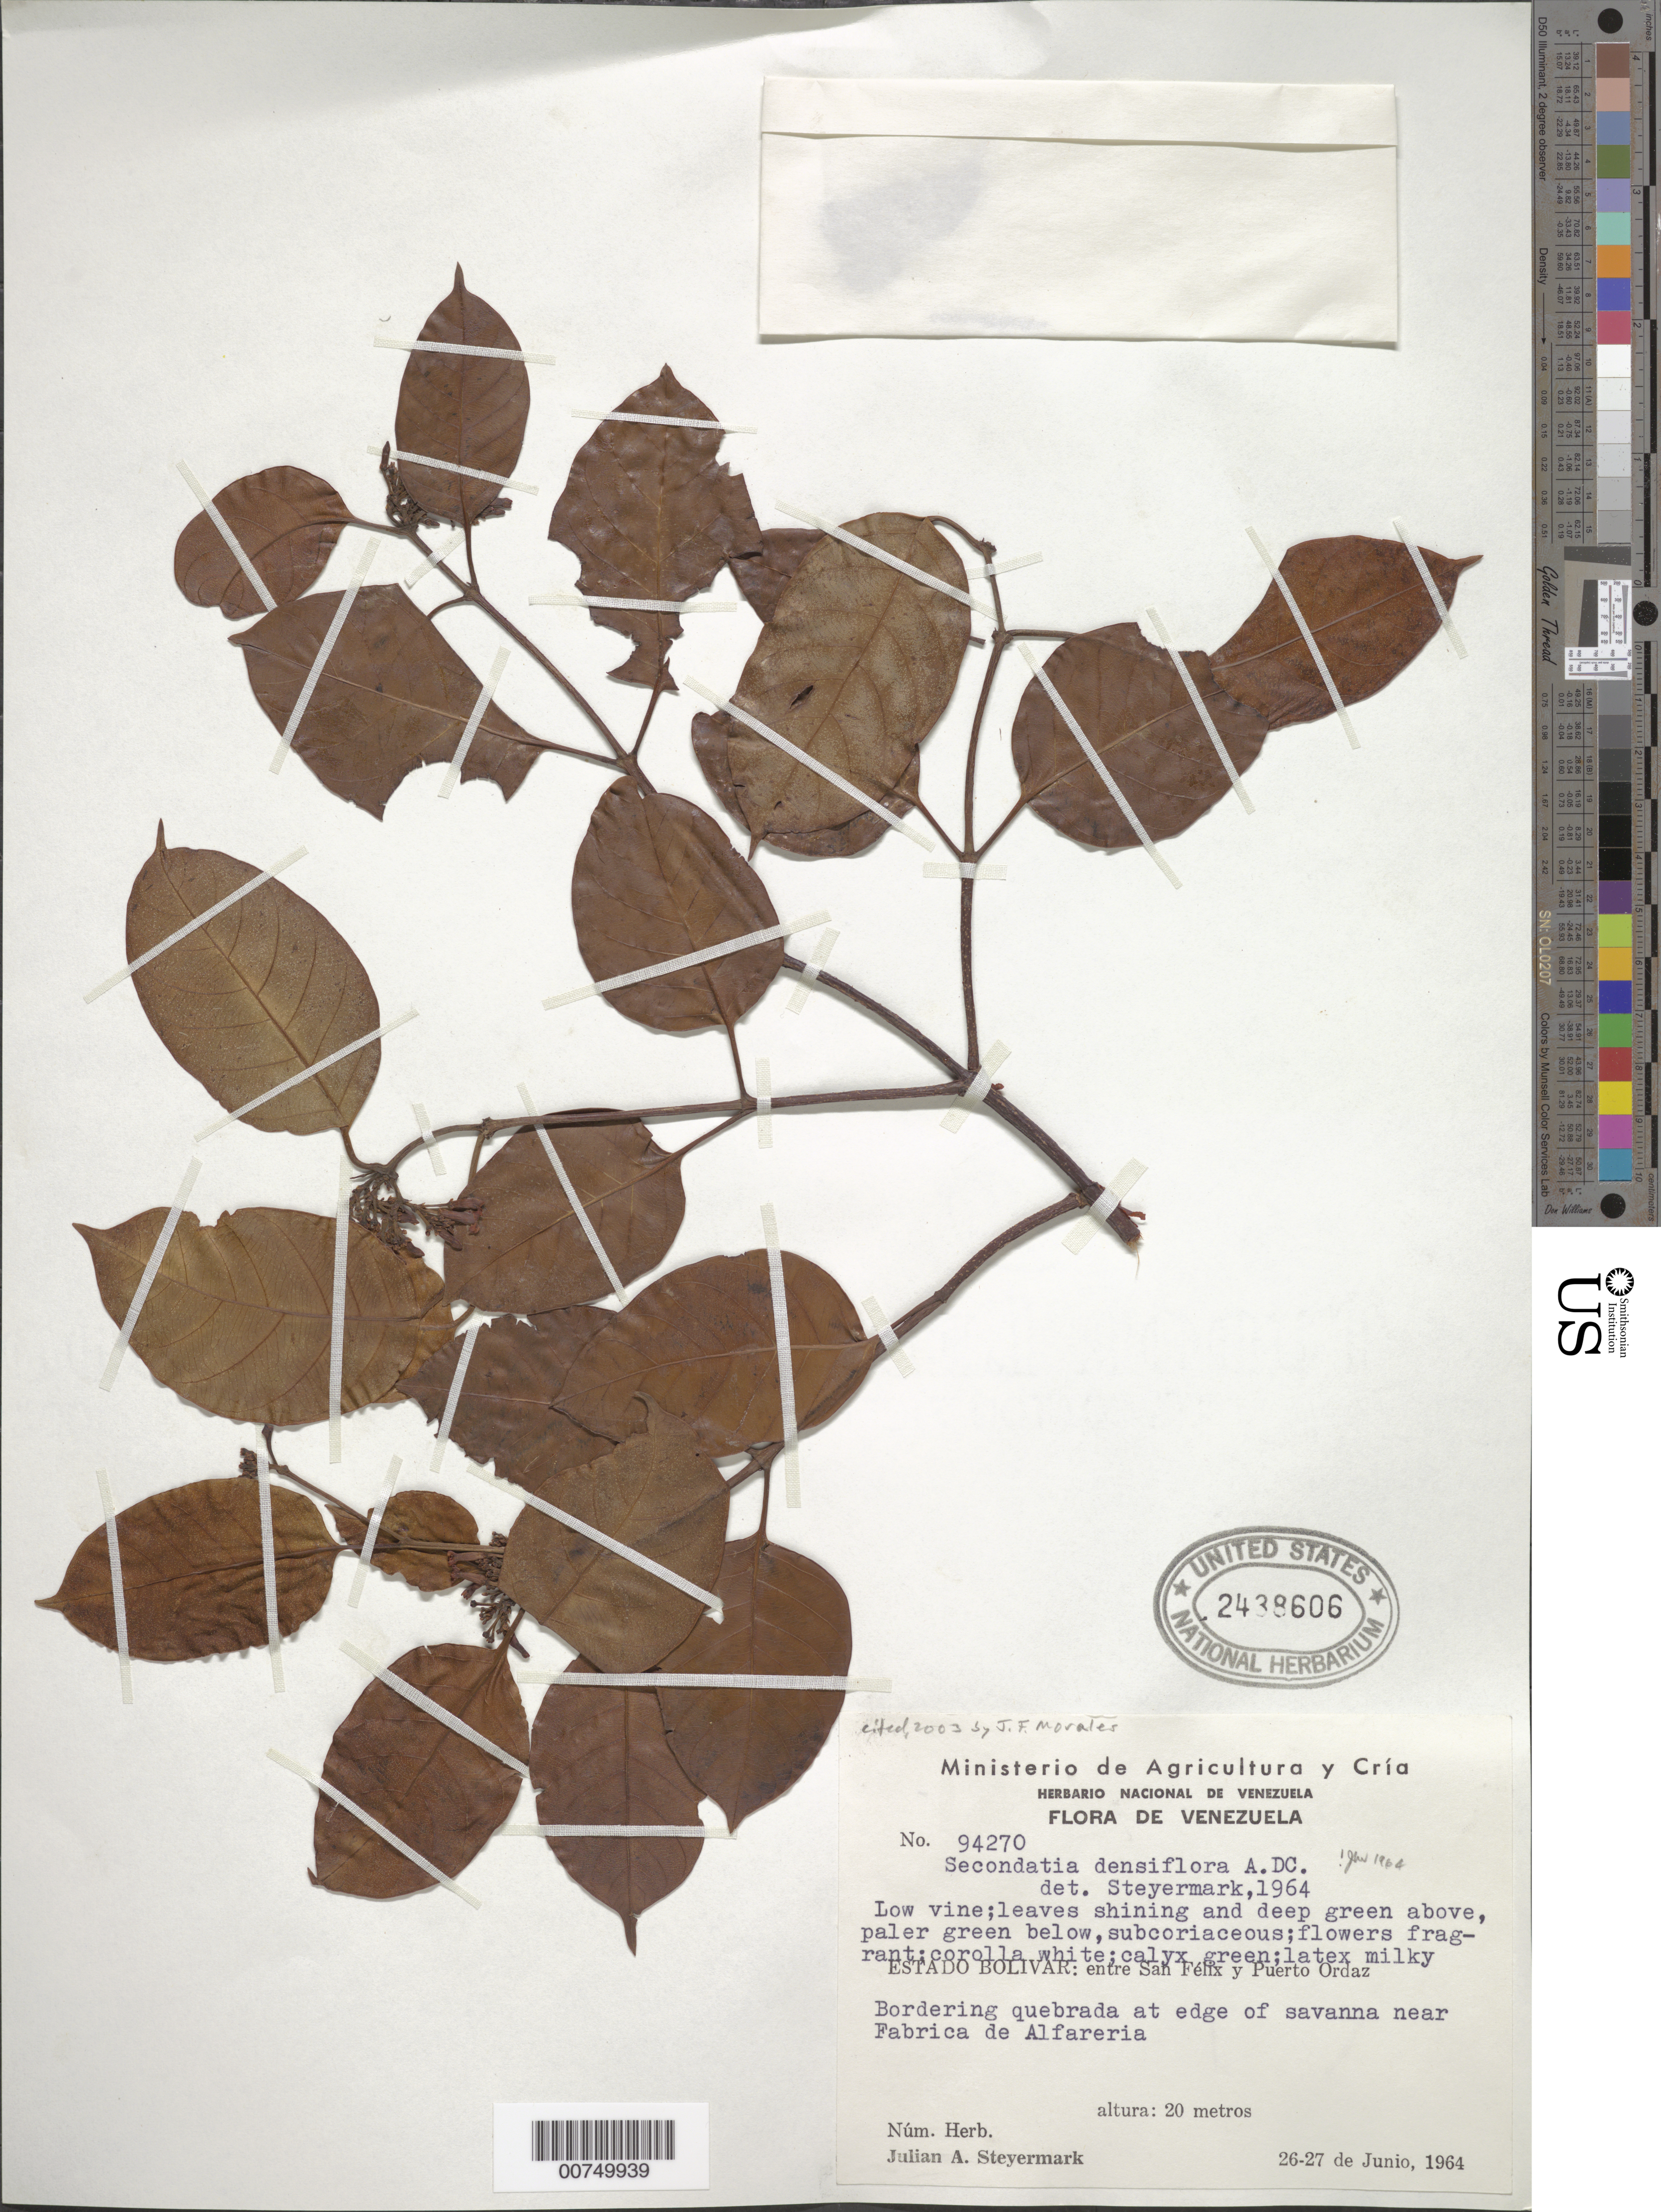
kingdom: Plantae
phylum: Tracheophyta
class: Magnoliopsida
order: Gentianales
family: Apocynaceae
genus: Secondatia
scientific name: Secondatia densiflora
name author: A. DC.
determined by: Steyermark, Julian A., (VEN)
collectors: J. Steyermark, G. C. K. Dunsterville & E. Dunsterville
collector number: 92470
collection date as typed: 26-Jun-64 to 27-Jun-64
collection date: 1964-06-26/1964-06-27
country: Venezuela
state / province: Bolívar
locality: San Félix to Puerto Ordaz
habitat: Bordering quebrada at edge of savanna near Fabrica de Alfareria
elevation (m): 20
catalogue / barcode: US 2438606